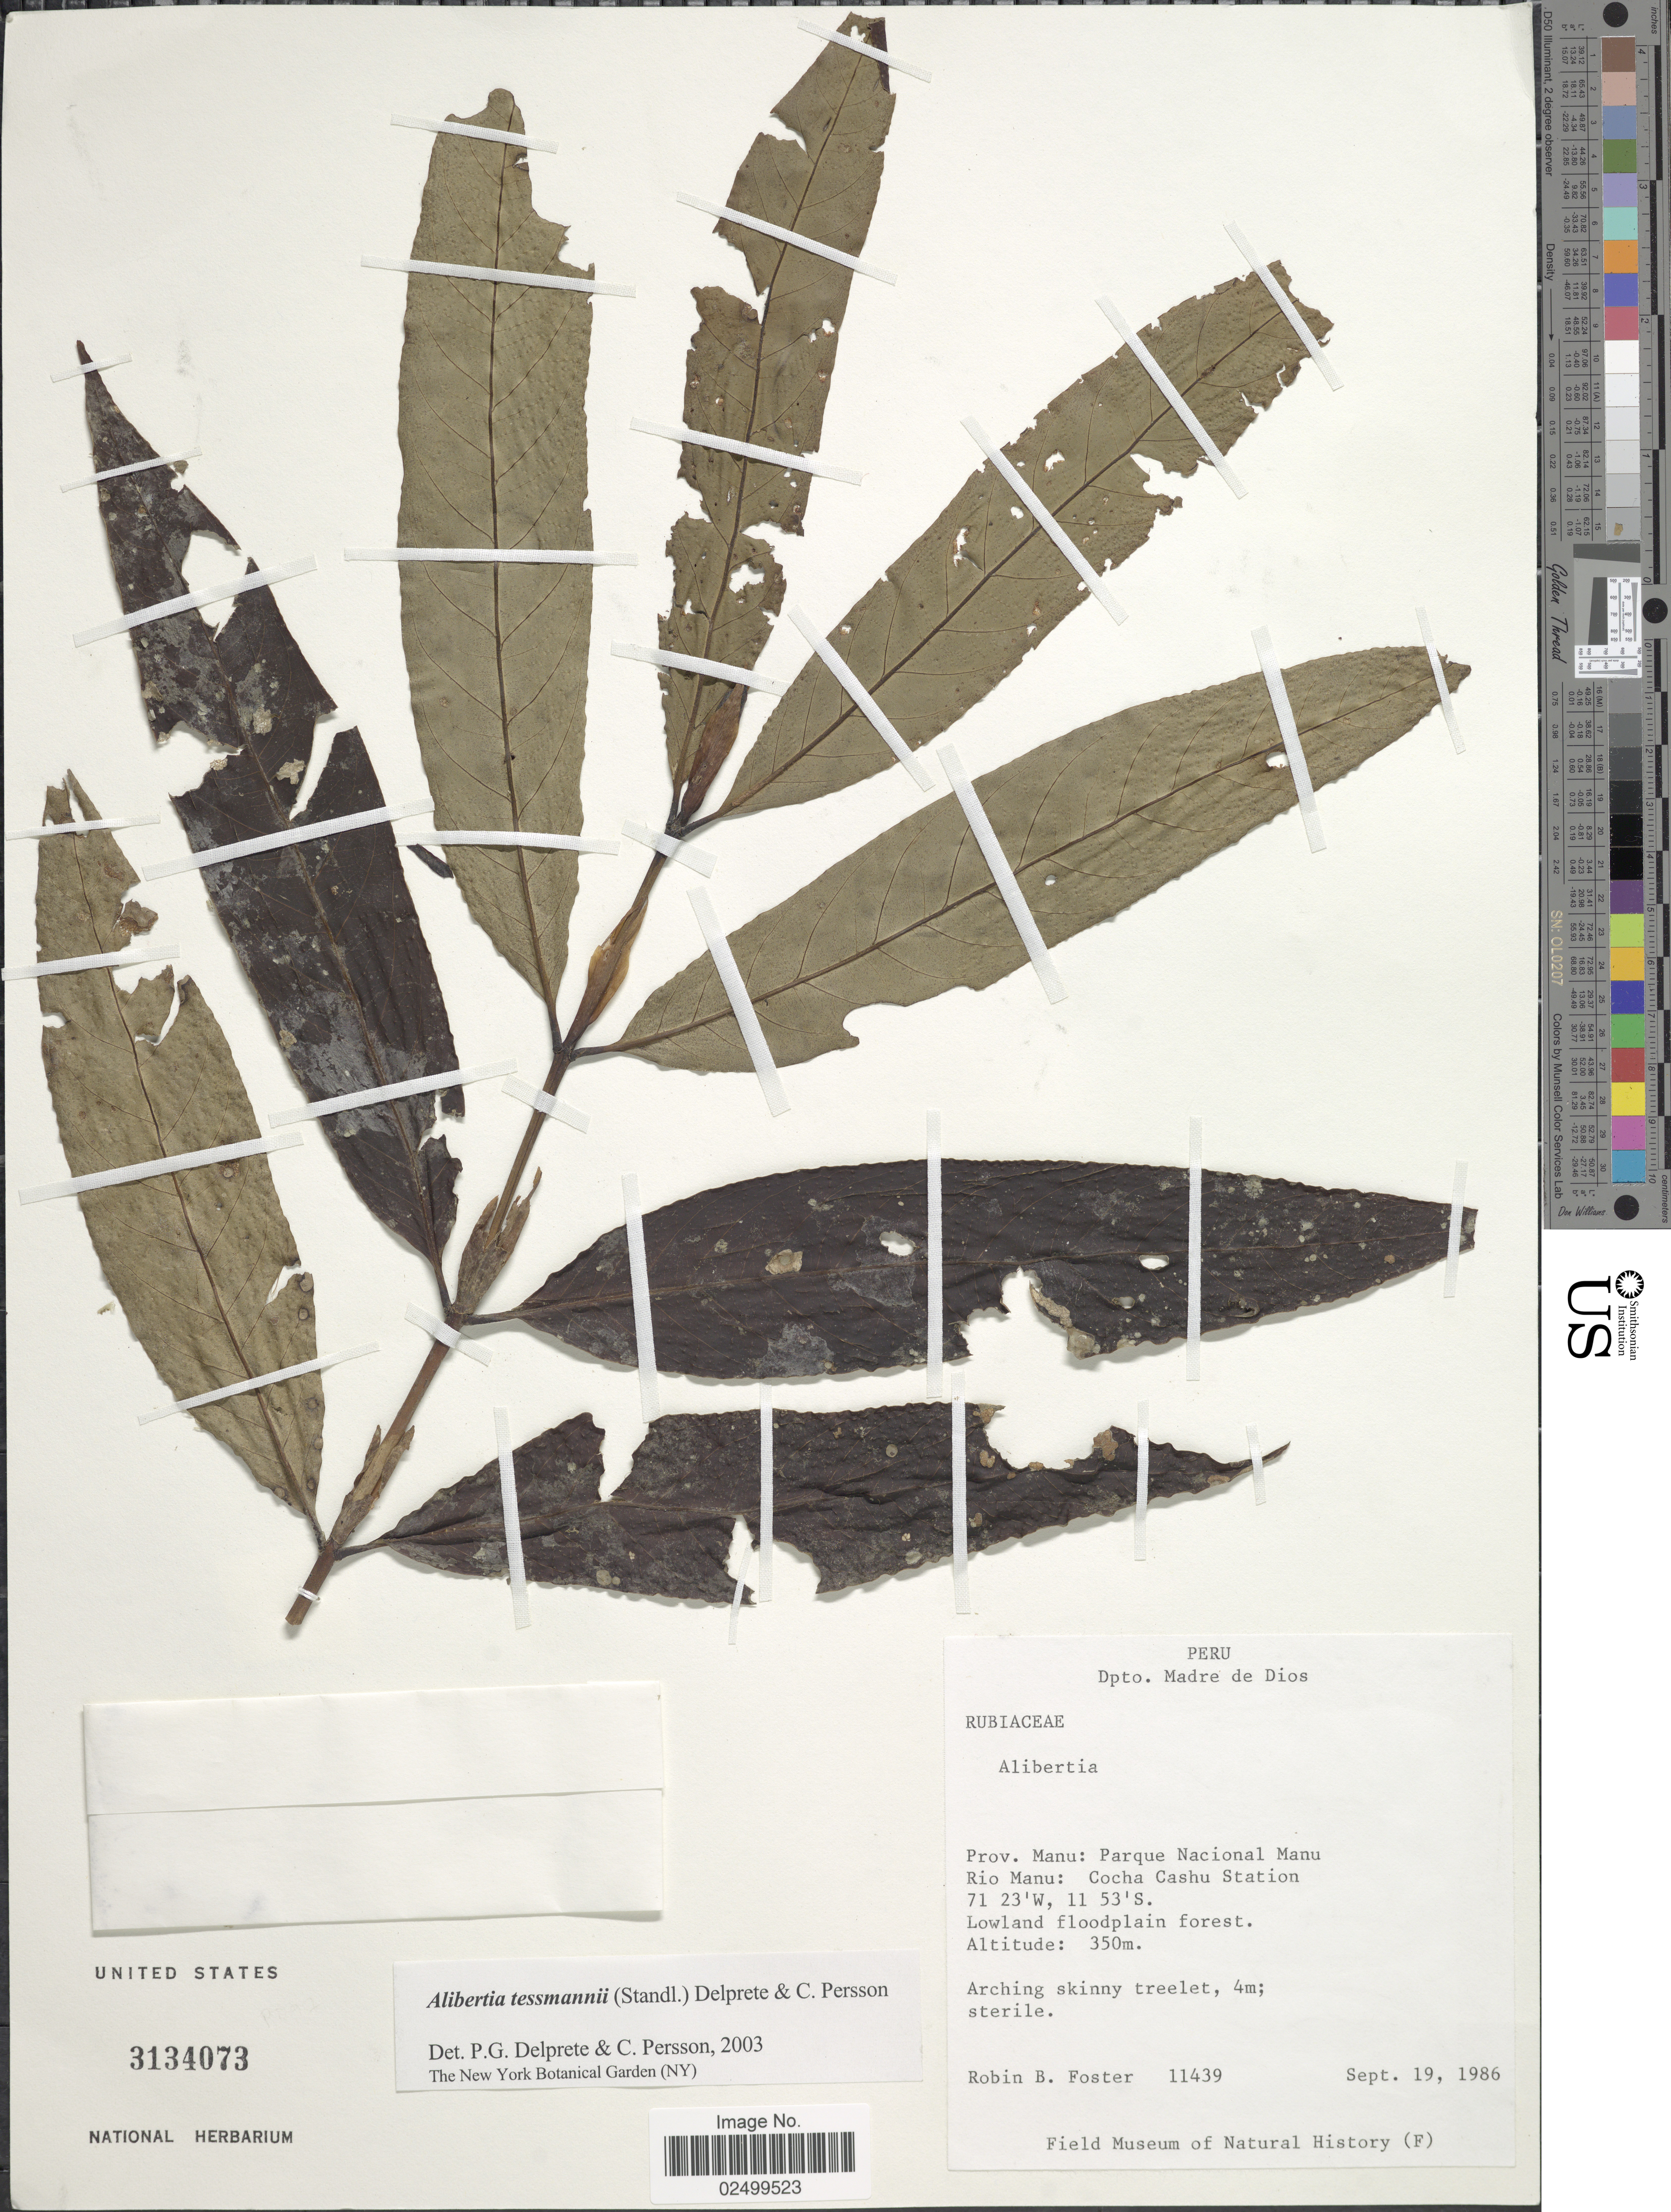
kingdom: Plantae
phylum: Tracheophyta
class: Magnoliopsida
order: Gentianales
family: Rubiaceae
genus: Alibertia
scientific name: Alibertia tessmannii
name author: (Standl.) Delprete & C.H. Perss.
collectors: R. B. Foster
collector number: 11439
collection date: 1986-09-19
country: Peru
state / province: Madre de Dios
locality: Dpto. Madre de Dios, Prov. Manu: Parque Nacional Manu, Rio Manu: Cocha Cashu Station, Loland floodpalin forest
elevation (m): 350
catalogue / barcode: US 3134073